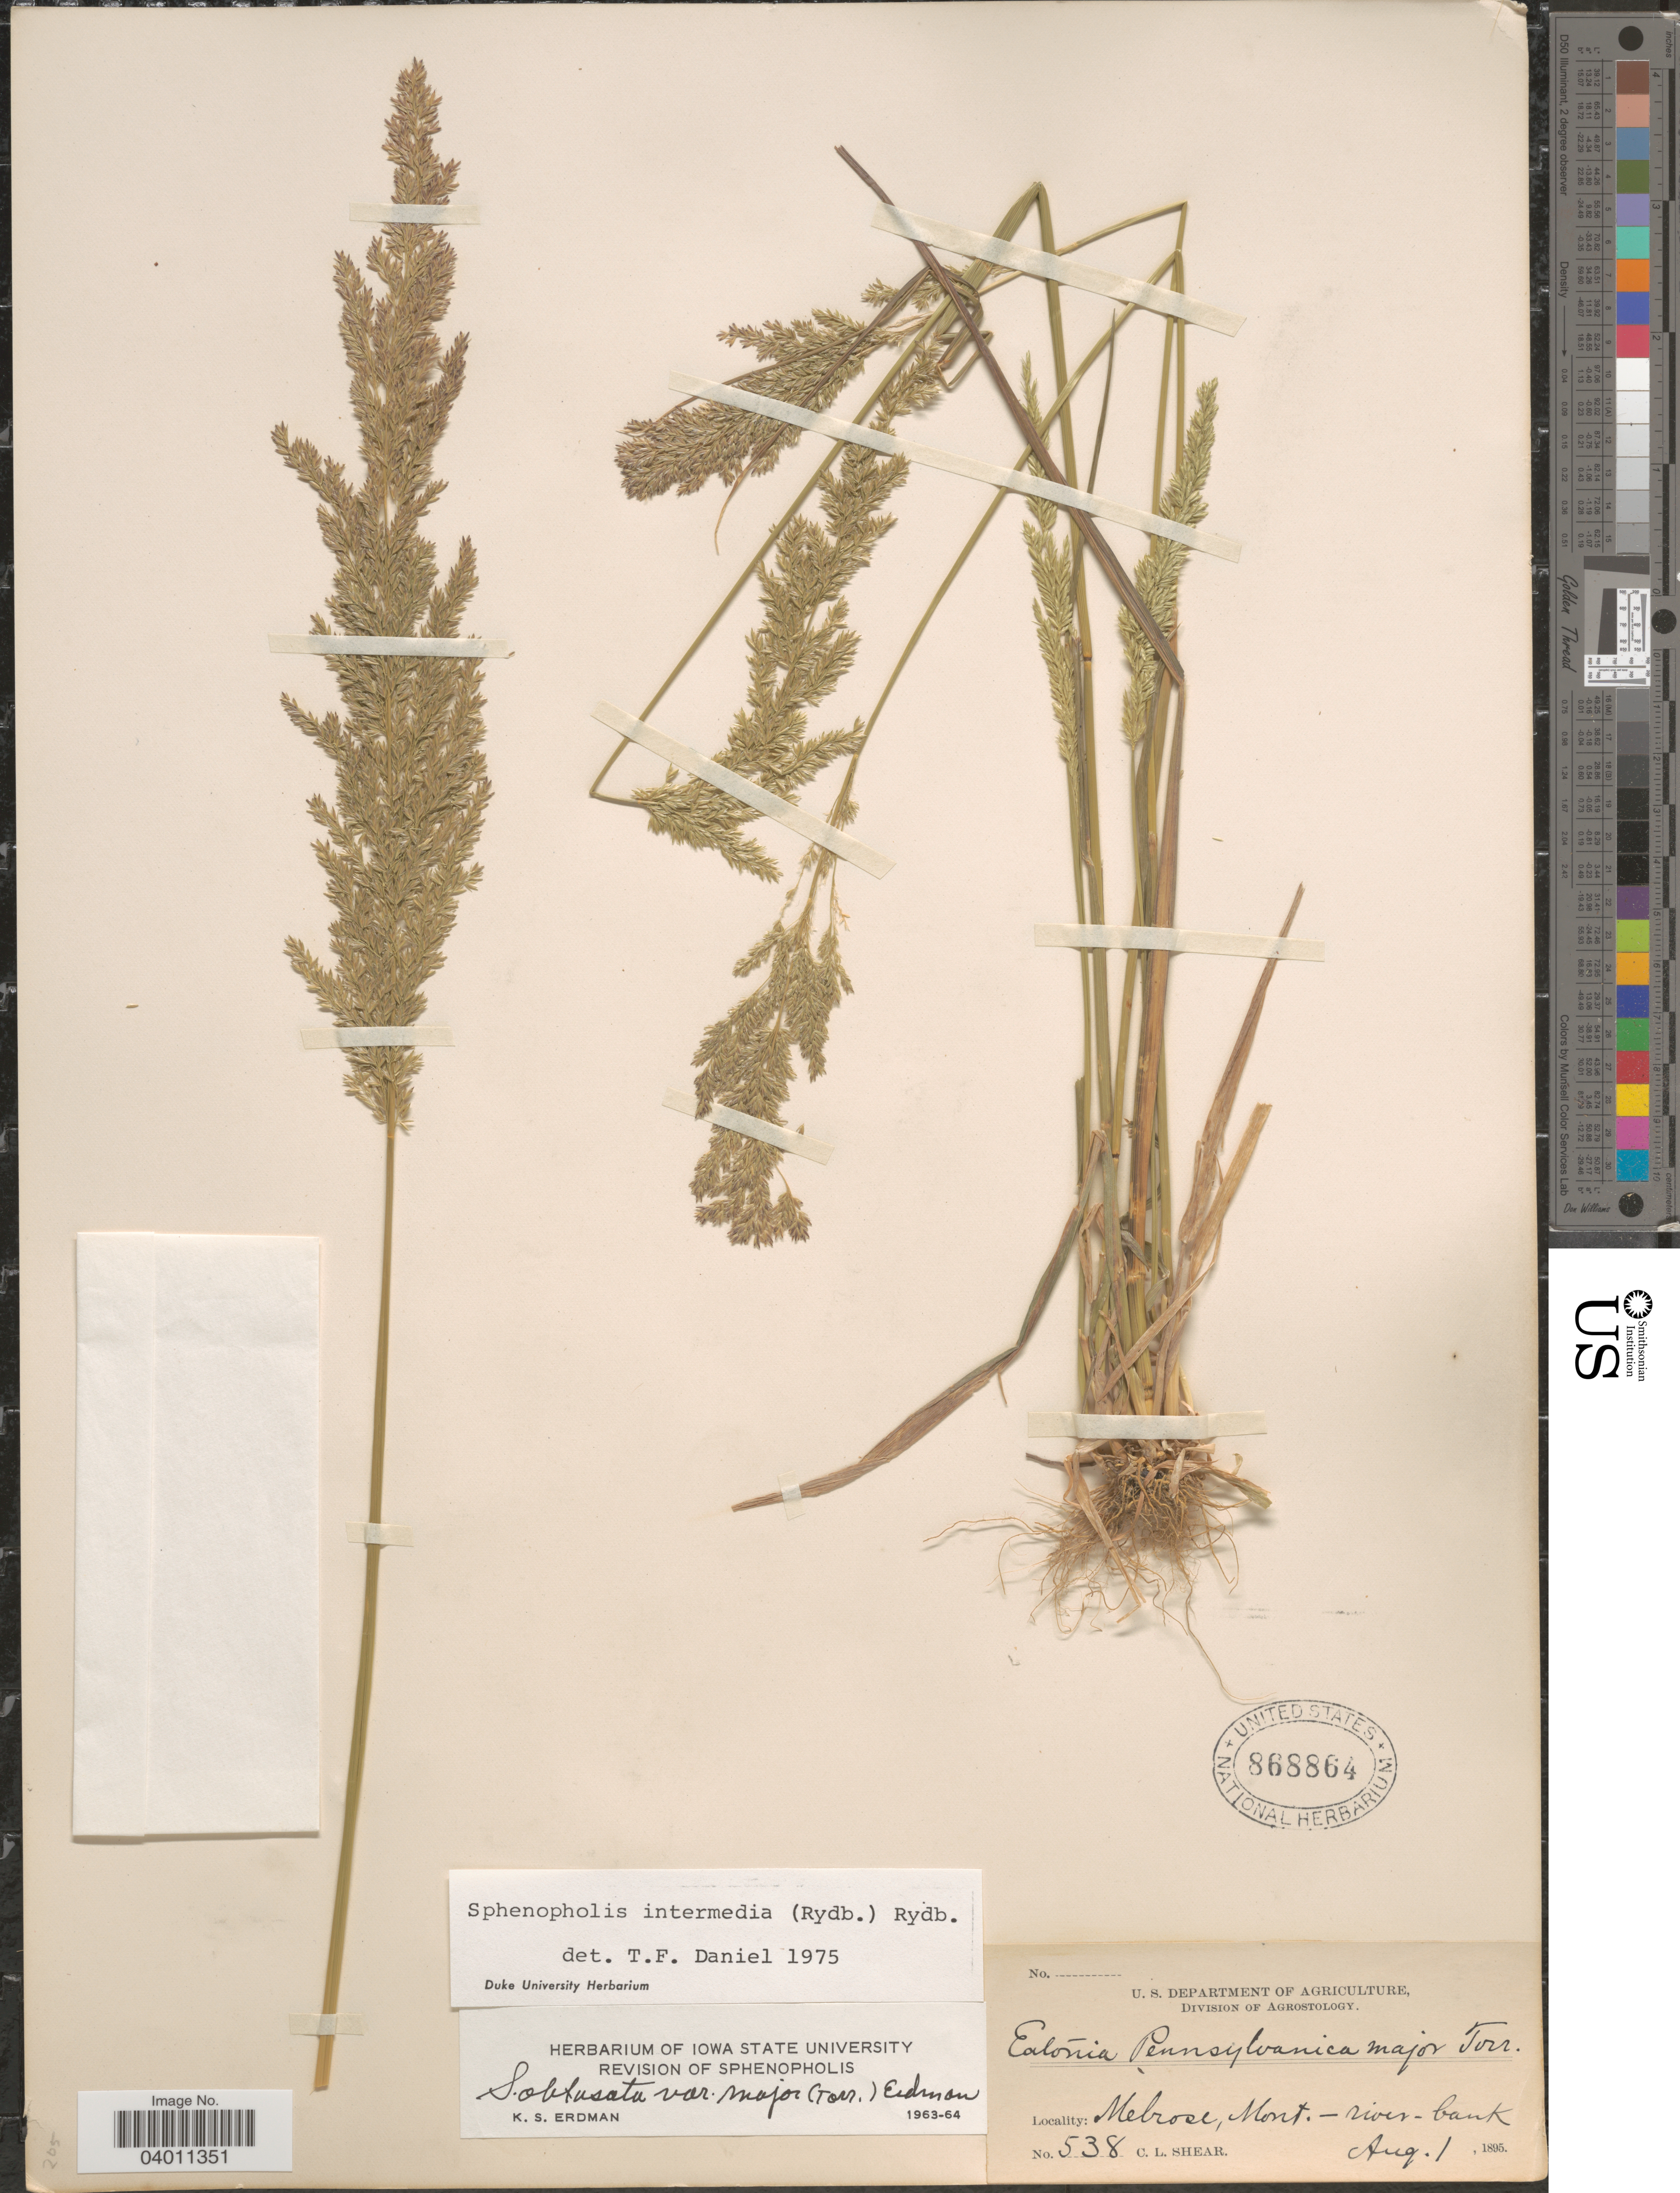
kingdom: Plantae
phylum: Tracheophyta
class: Liliopsida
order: Poales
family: Poaceae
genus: Sphenopholis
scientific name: Sphenopholis intermedia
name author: (Rydb.) Rydb.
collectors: C. L. Shear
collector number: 538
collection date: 1895-08-01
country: United States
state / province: Montana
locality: Melrose - river- bank.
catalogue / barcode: US 868864